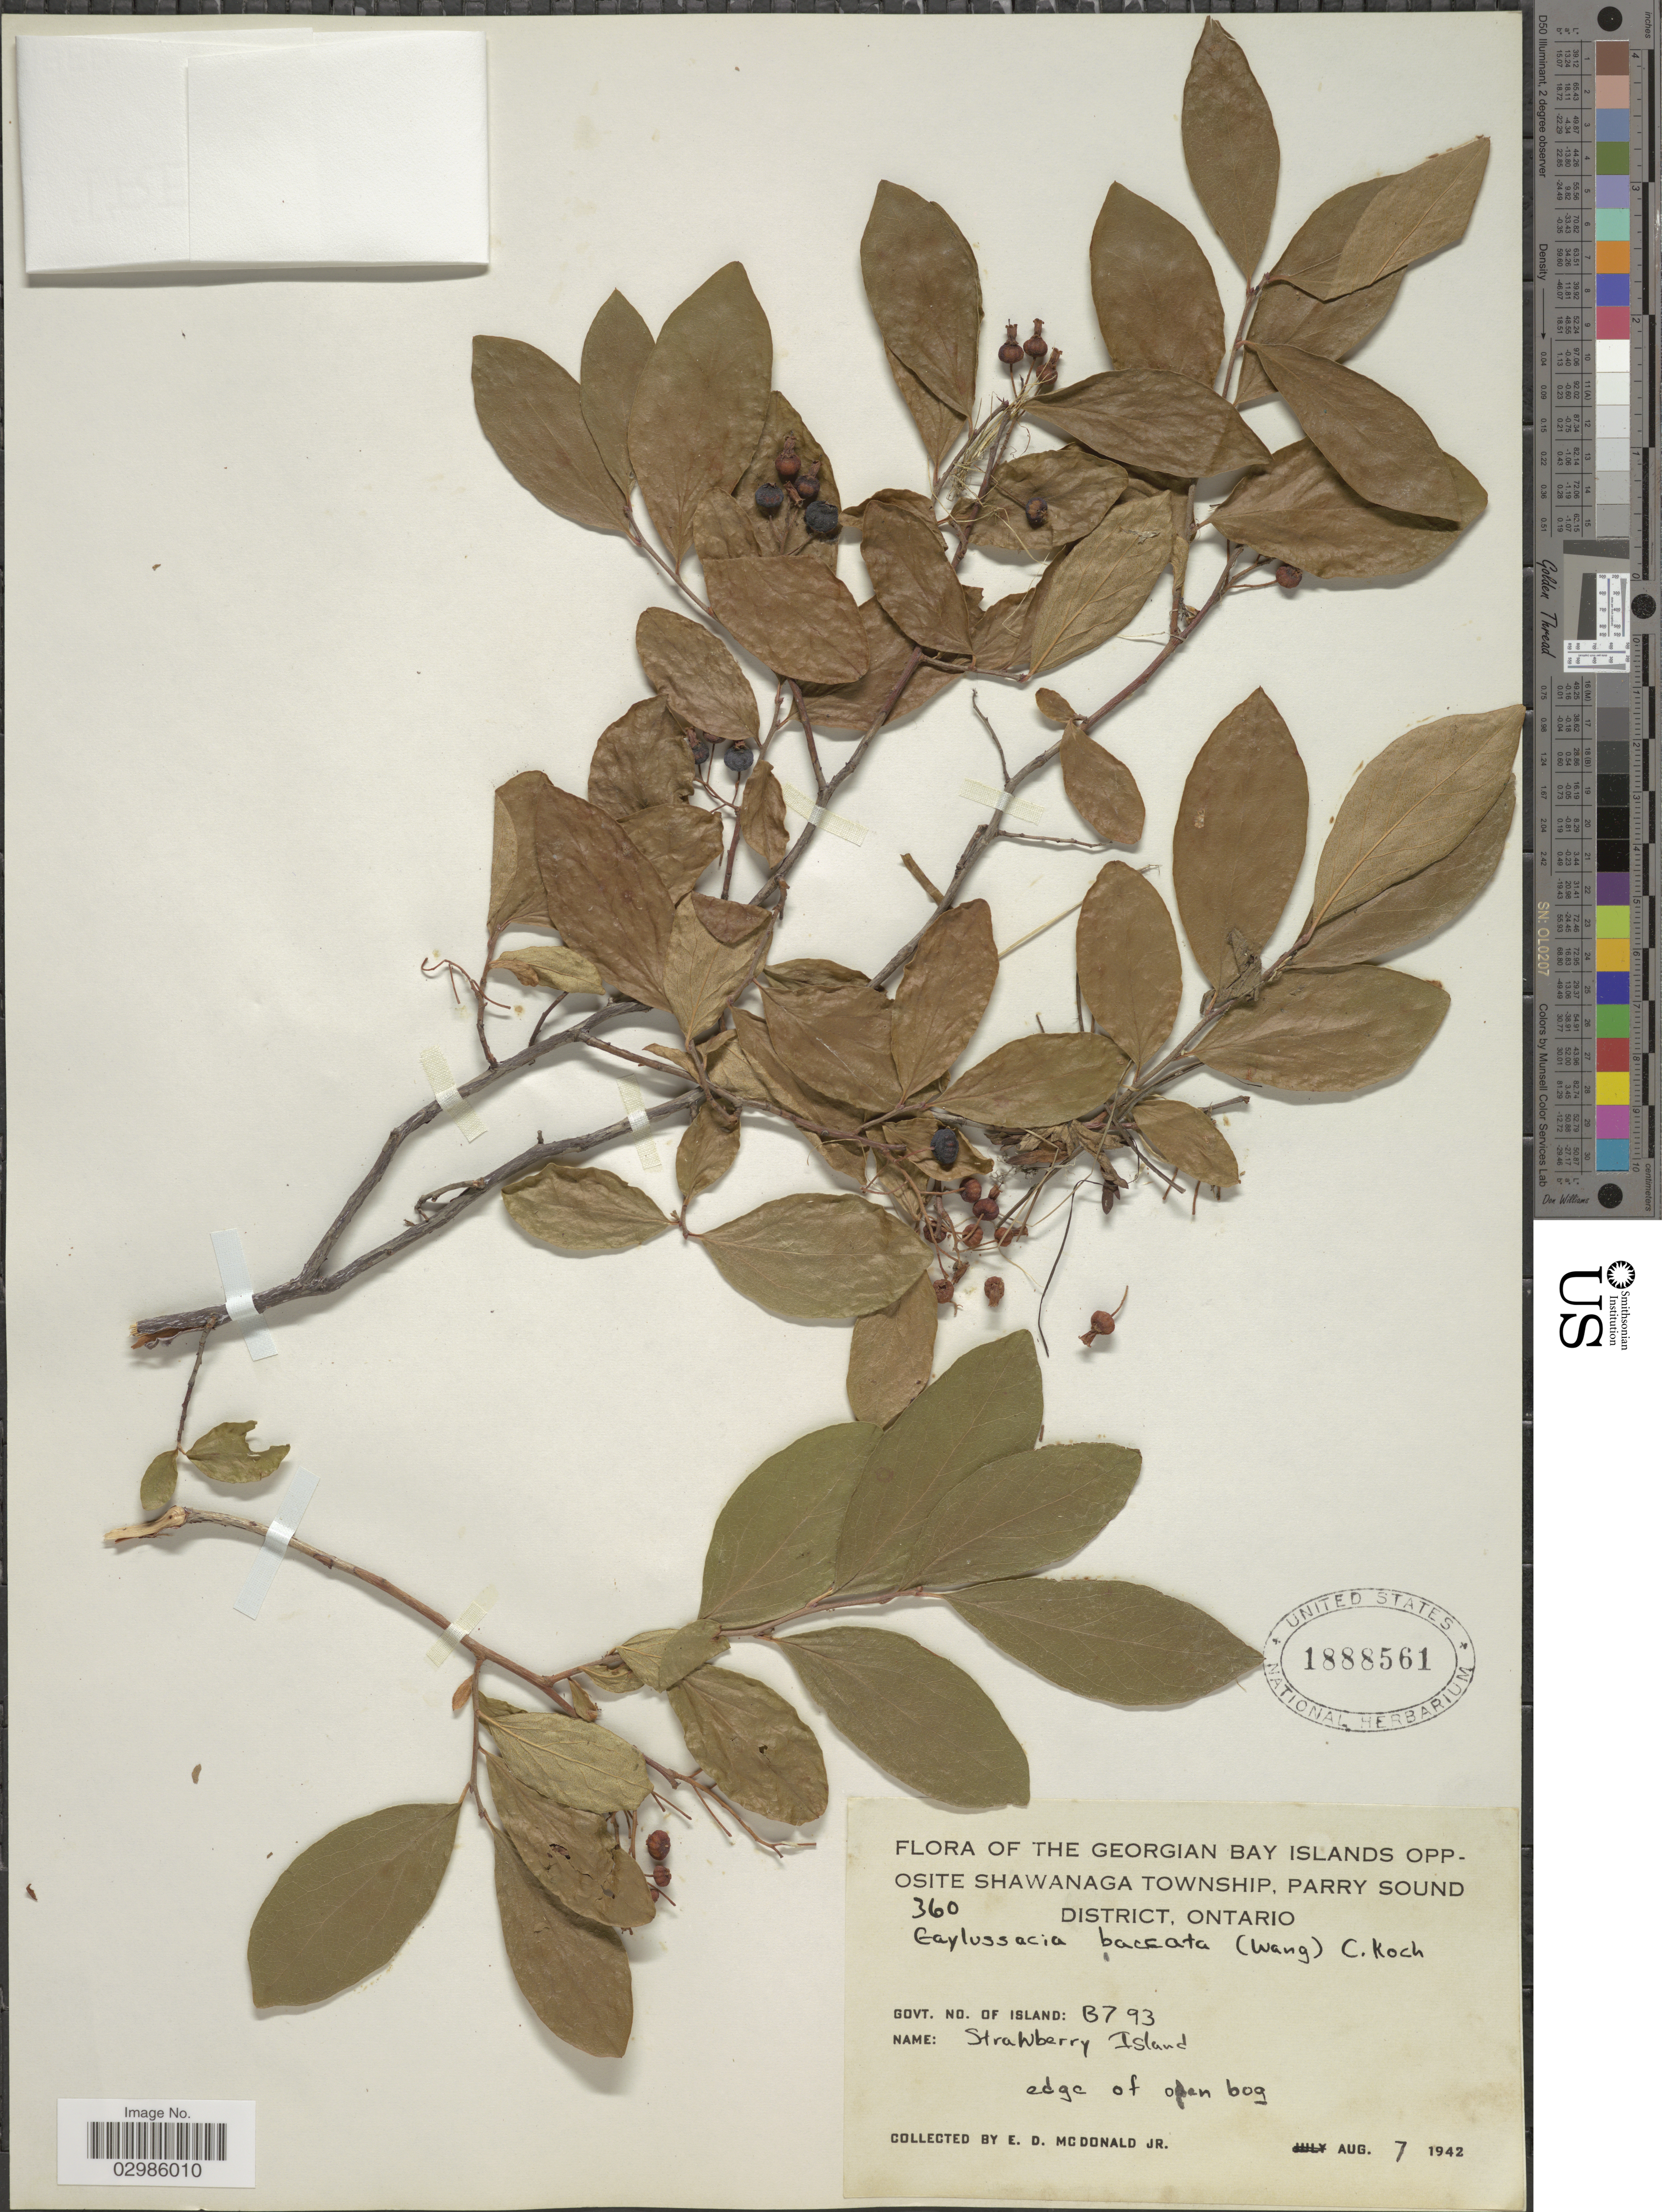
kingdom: Plantae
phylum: Tracheophyta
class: Magnoliopsida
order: Ericales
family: Ericaceae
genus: Gaylussacia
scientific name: Gaylussacia baccata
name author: (Wangenh.) K. Koch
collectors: E. D. McDonald Jr.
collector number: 360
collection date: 1942-08-07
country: Canada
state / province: Ontario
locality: Georgian Bay Islands Opposite Shawanaga Township, Parry Sound District. Strawberry Island.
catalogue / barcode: US 1888561